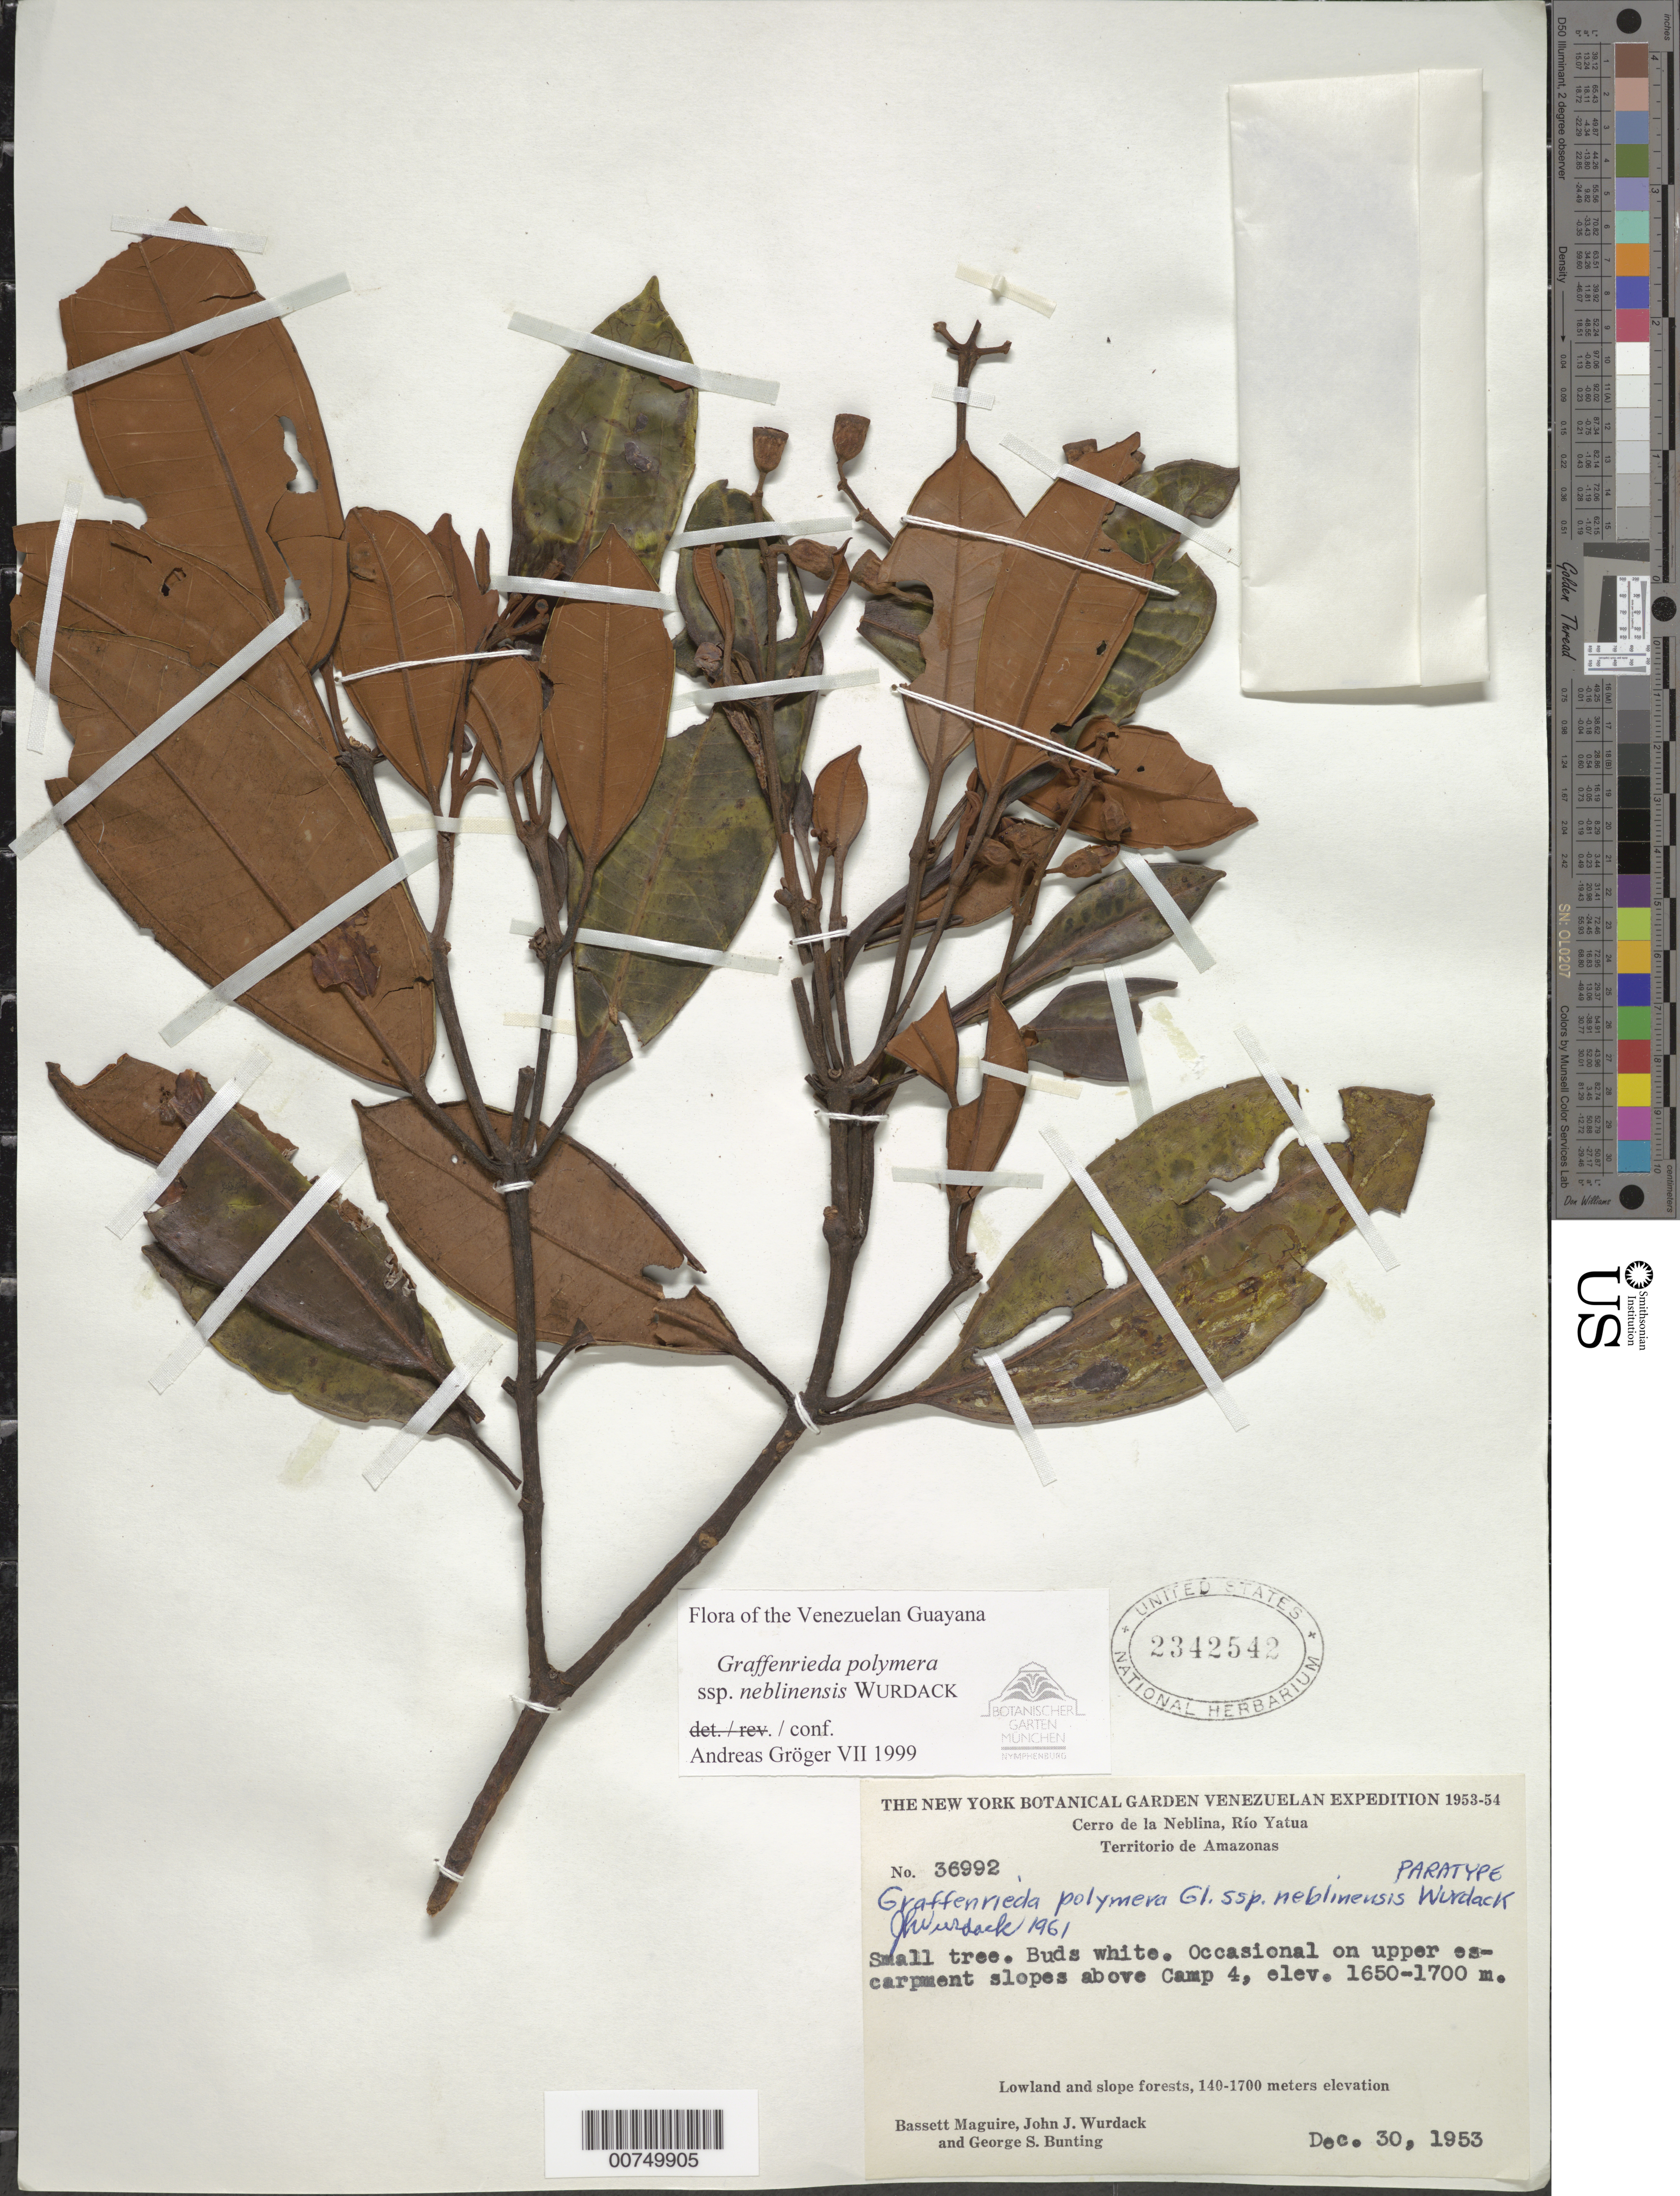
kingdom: Plantae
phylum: Tracheophyta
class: Magnoliopsida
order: Myrtales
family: Melastomataceae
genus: Graffenrieda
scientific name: Graffenrieda polymera subsp. neblinensis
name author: Wurdack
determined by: Gröger, A.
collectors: B. Maguire, J. J. Wurdack & G. S. Bunting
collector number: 36992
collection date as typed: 30-Dec-53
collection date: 1953-12-30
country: Venezuela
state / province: Amazonas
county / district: Río Negro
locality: Cerro de la Neblina, Río Yatua, Camp 4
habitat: Upper escarpment slopes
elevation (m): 1650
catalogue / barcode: US 2342542